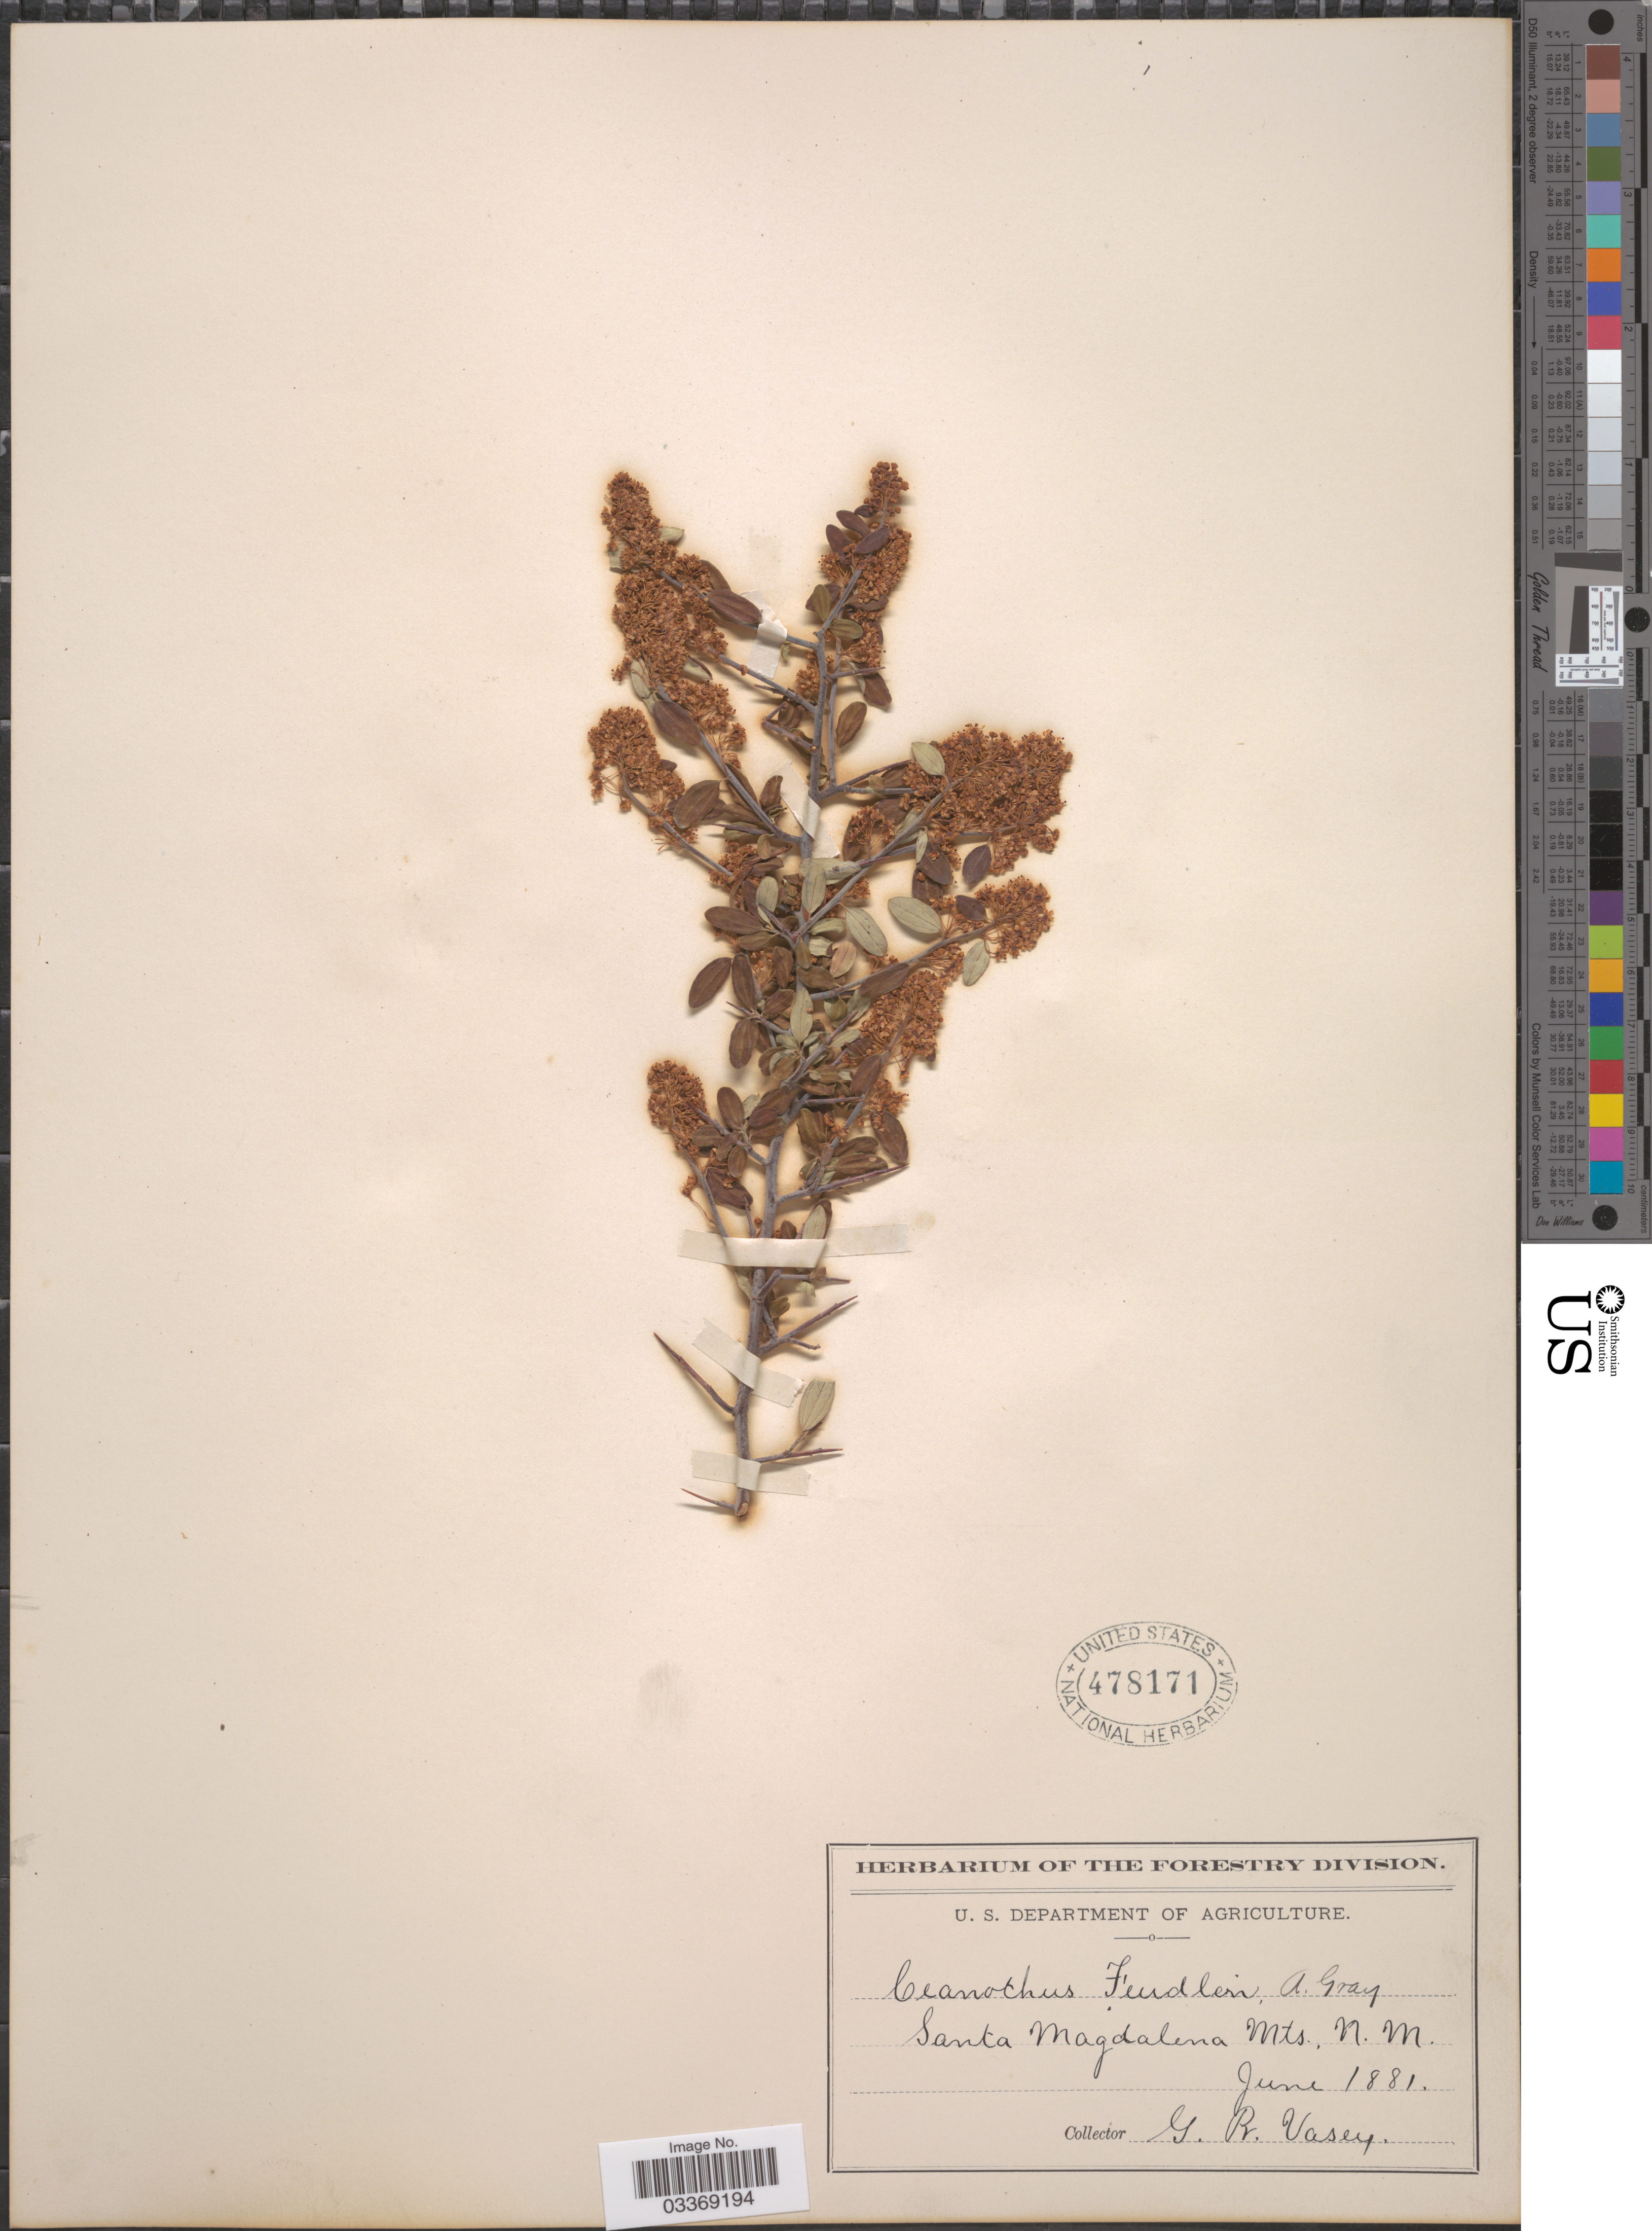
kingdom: Plantae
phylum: Tracheophyta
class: Magnoliopsida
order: Rosales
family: Rhamnaceae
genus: Ceanothus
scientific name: Ceanothus fendleri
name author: A. Gray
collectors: G. R. Vasey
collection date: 1881-06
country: United States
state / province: New Mexico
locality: Santa Magdalena Mts.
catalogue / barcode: US 478171